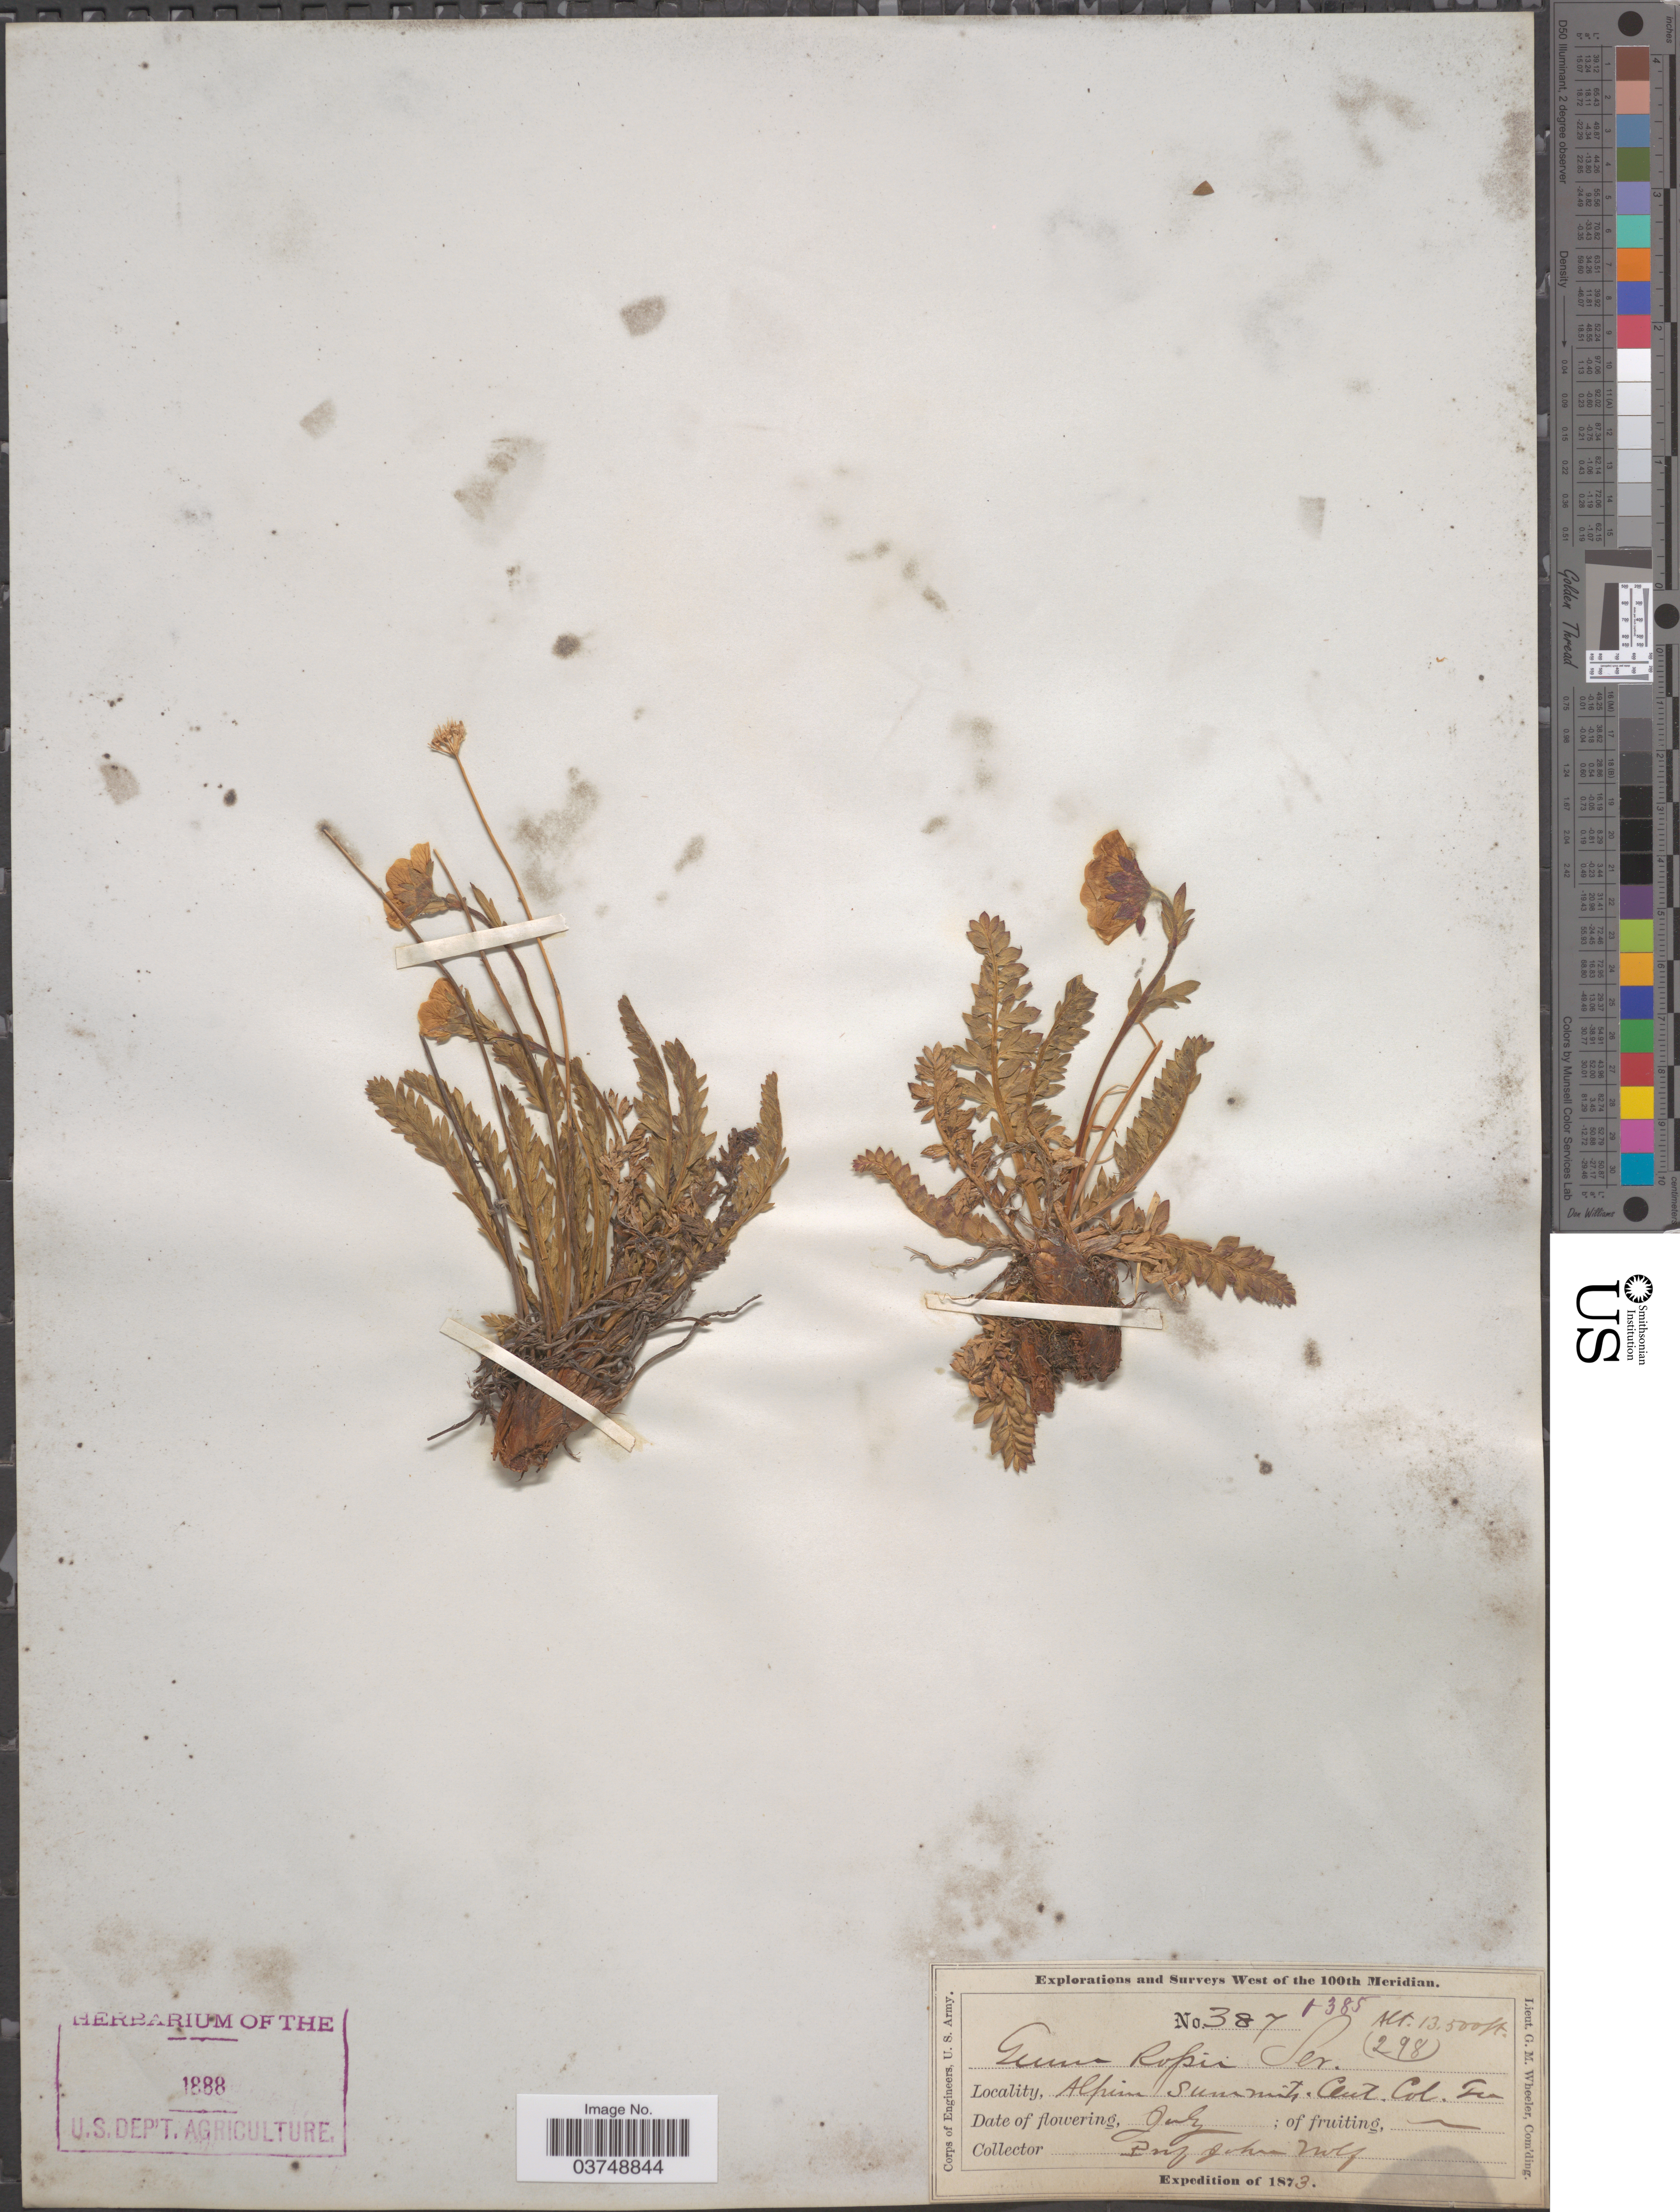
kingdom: Plantae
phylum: Tracheophyta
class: Magnoliopsida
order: Rosales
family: Rosaceae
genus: Geum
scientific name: Geum rossii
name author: (R. Br.) Ser.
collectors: J. Wolf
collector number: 387/1385?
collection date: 1873-07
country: United States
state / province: Colorado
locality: West of the 100th Meridian. Alpine Summits. Cent. Col. Ter.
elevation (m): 4115